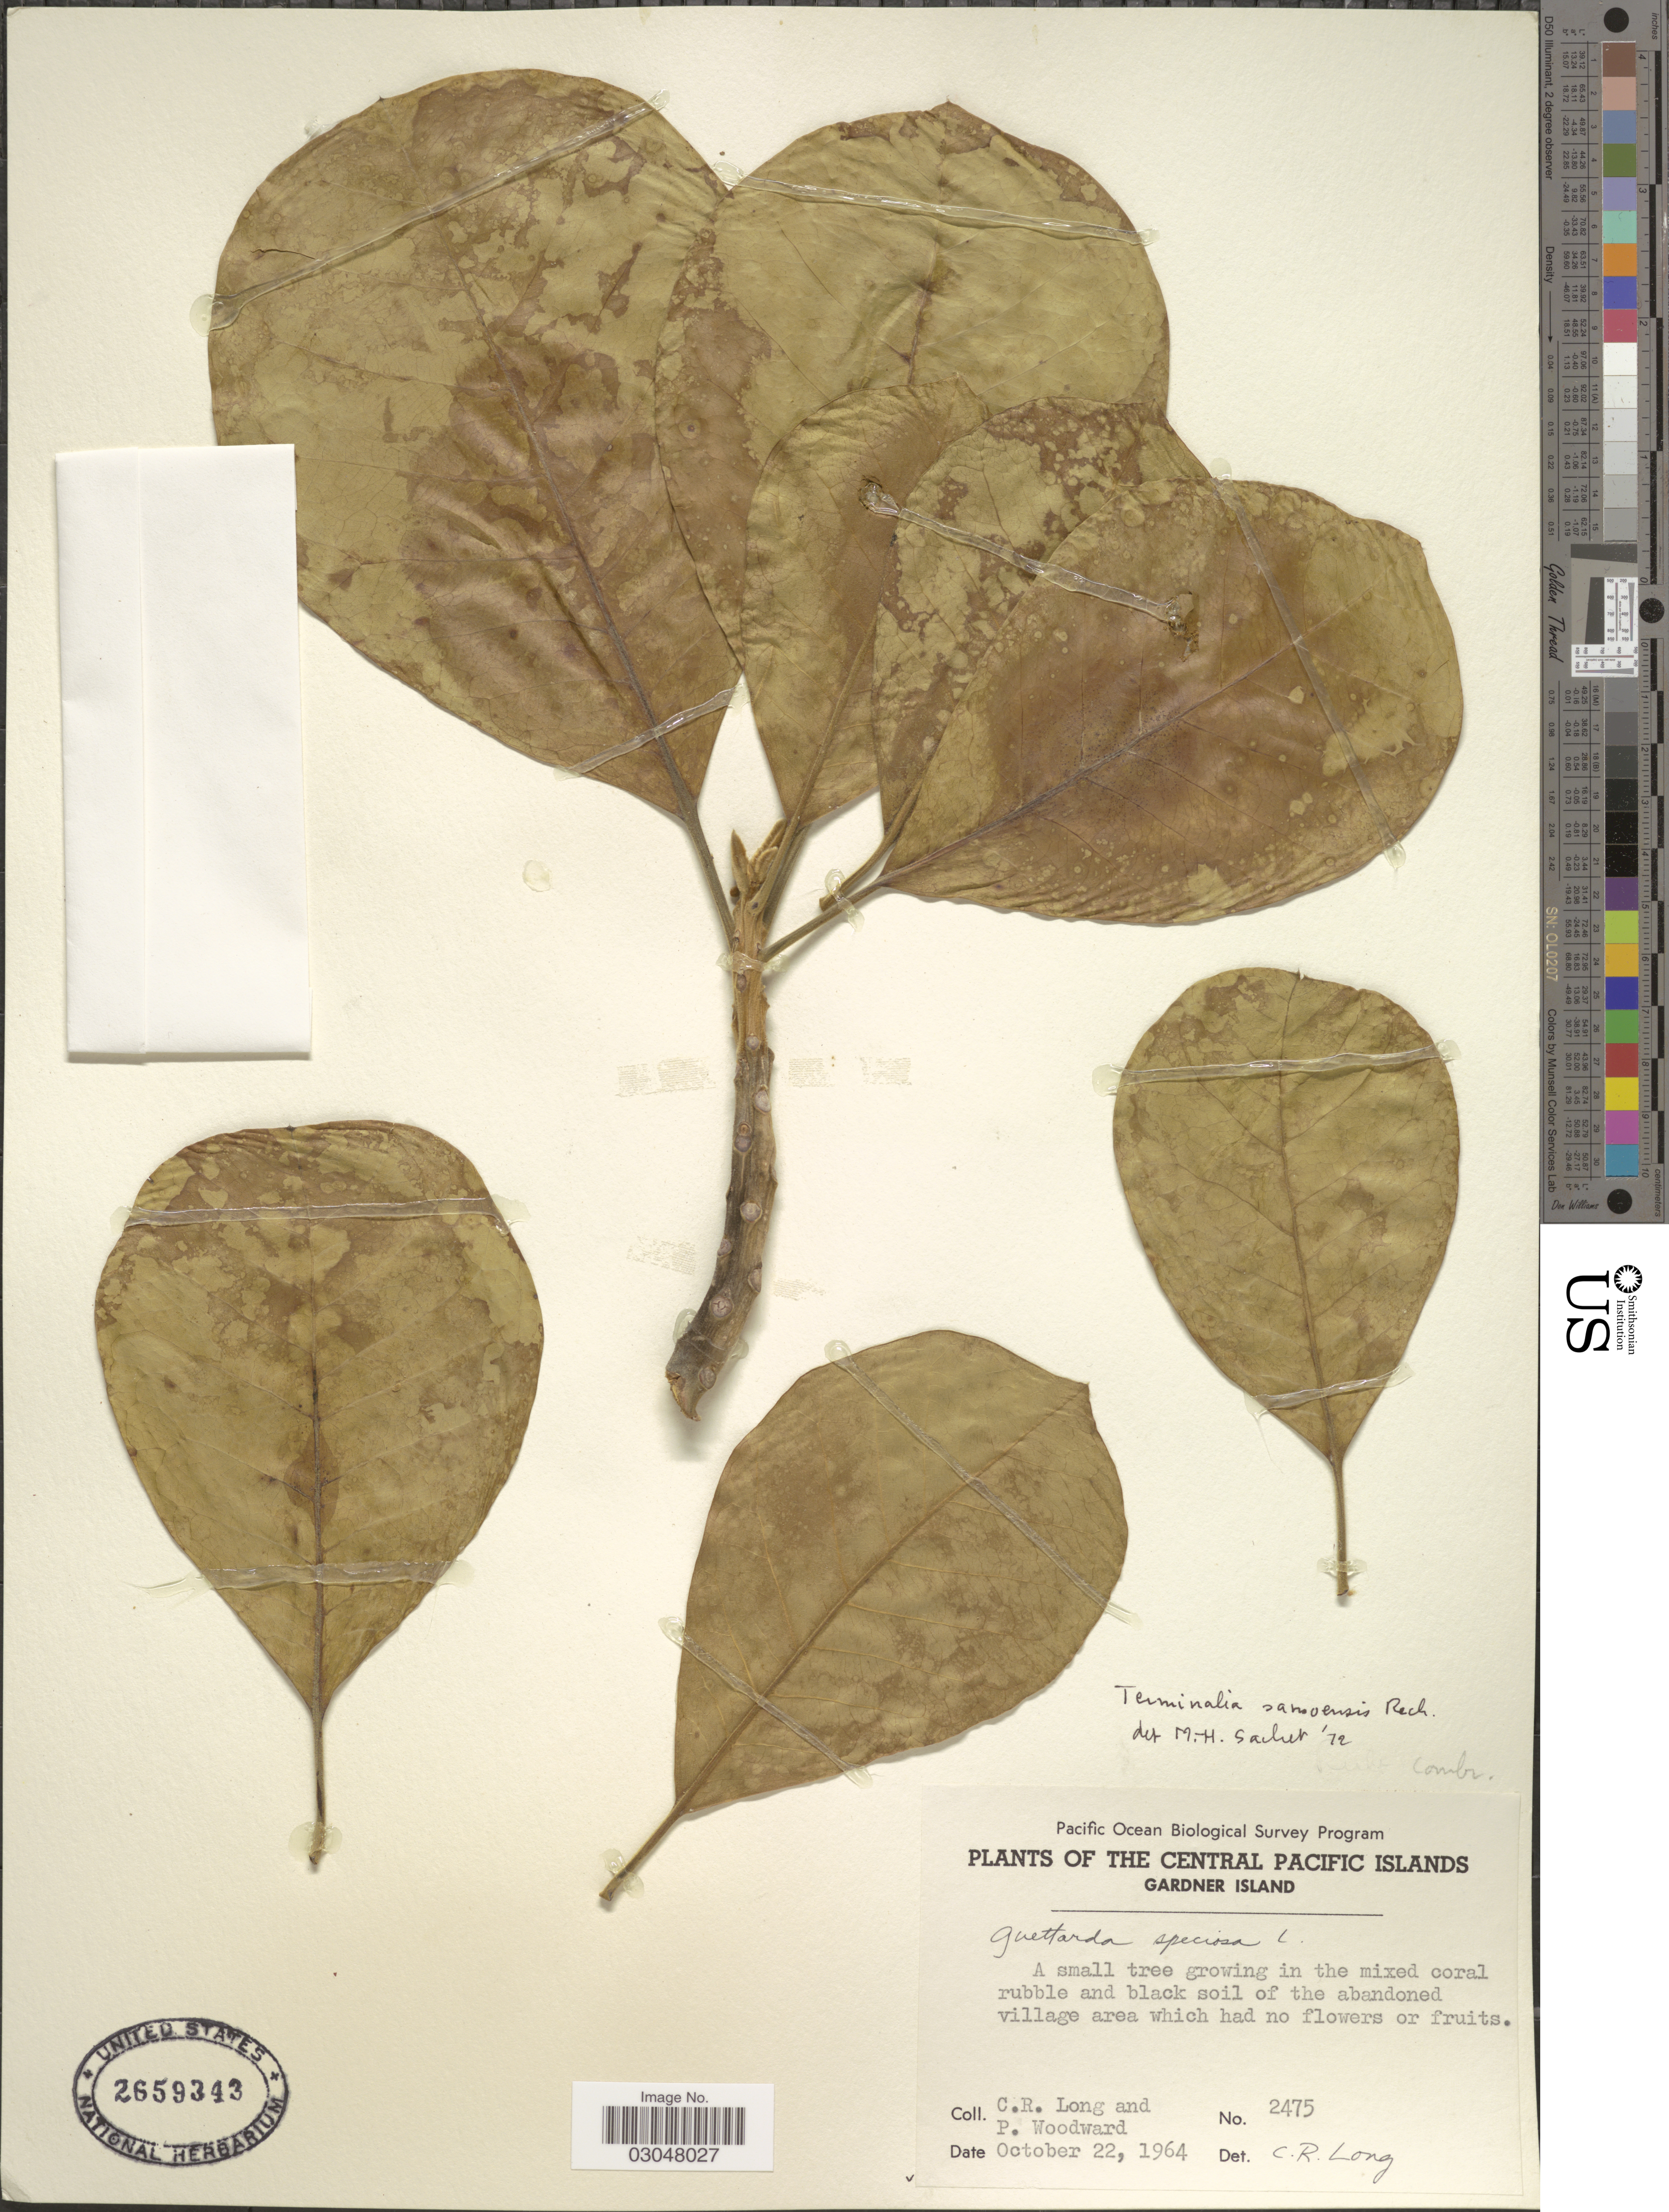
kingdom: Plantae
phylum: Tracheophyta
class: Magnoliopsida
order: Myrtales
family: Combretaceae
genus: Terminalia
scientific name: Terminalia samoensis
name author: Rech.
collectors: C. R. Long & P. Woodward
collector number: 2475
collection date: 1964-10-22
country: U.S. Administered Pacific Islands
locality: Central Pacific Islands. Gardner Island.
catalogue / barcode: US 2659343